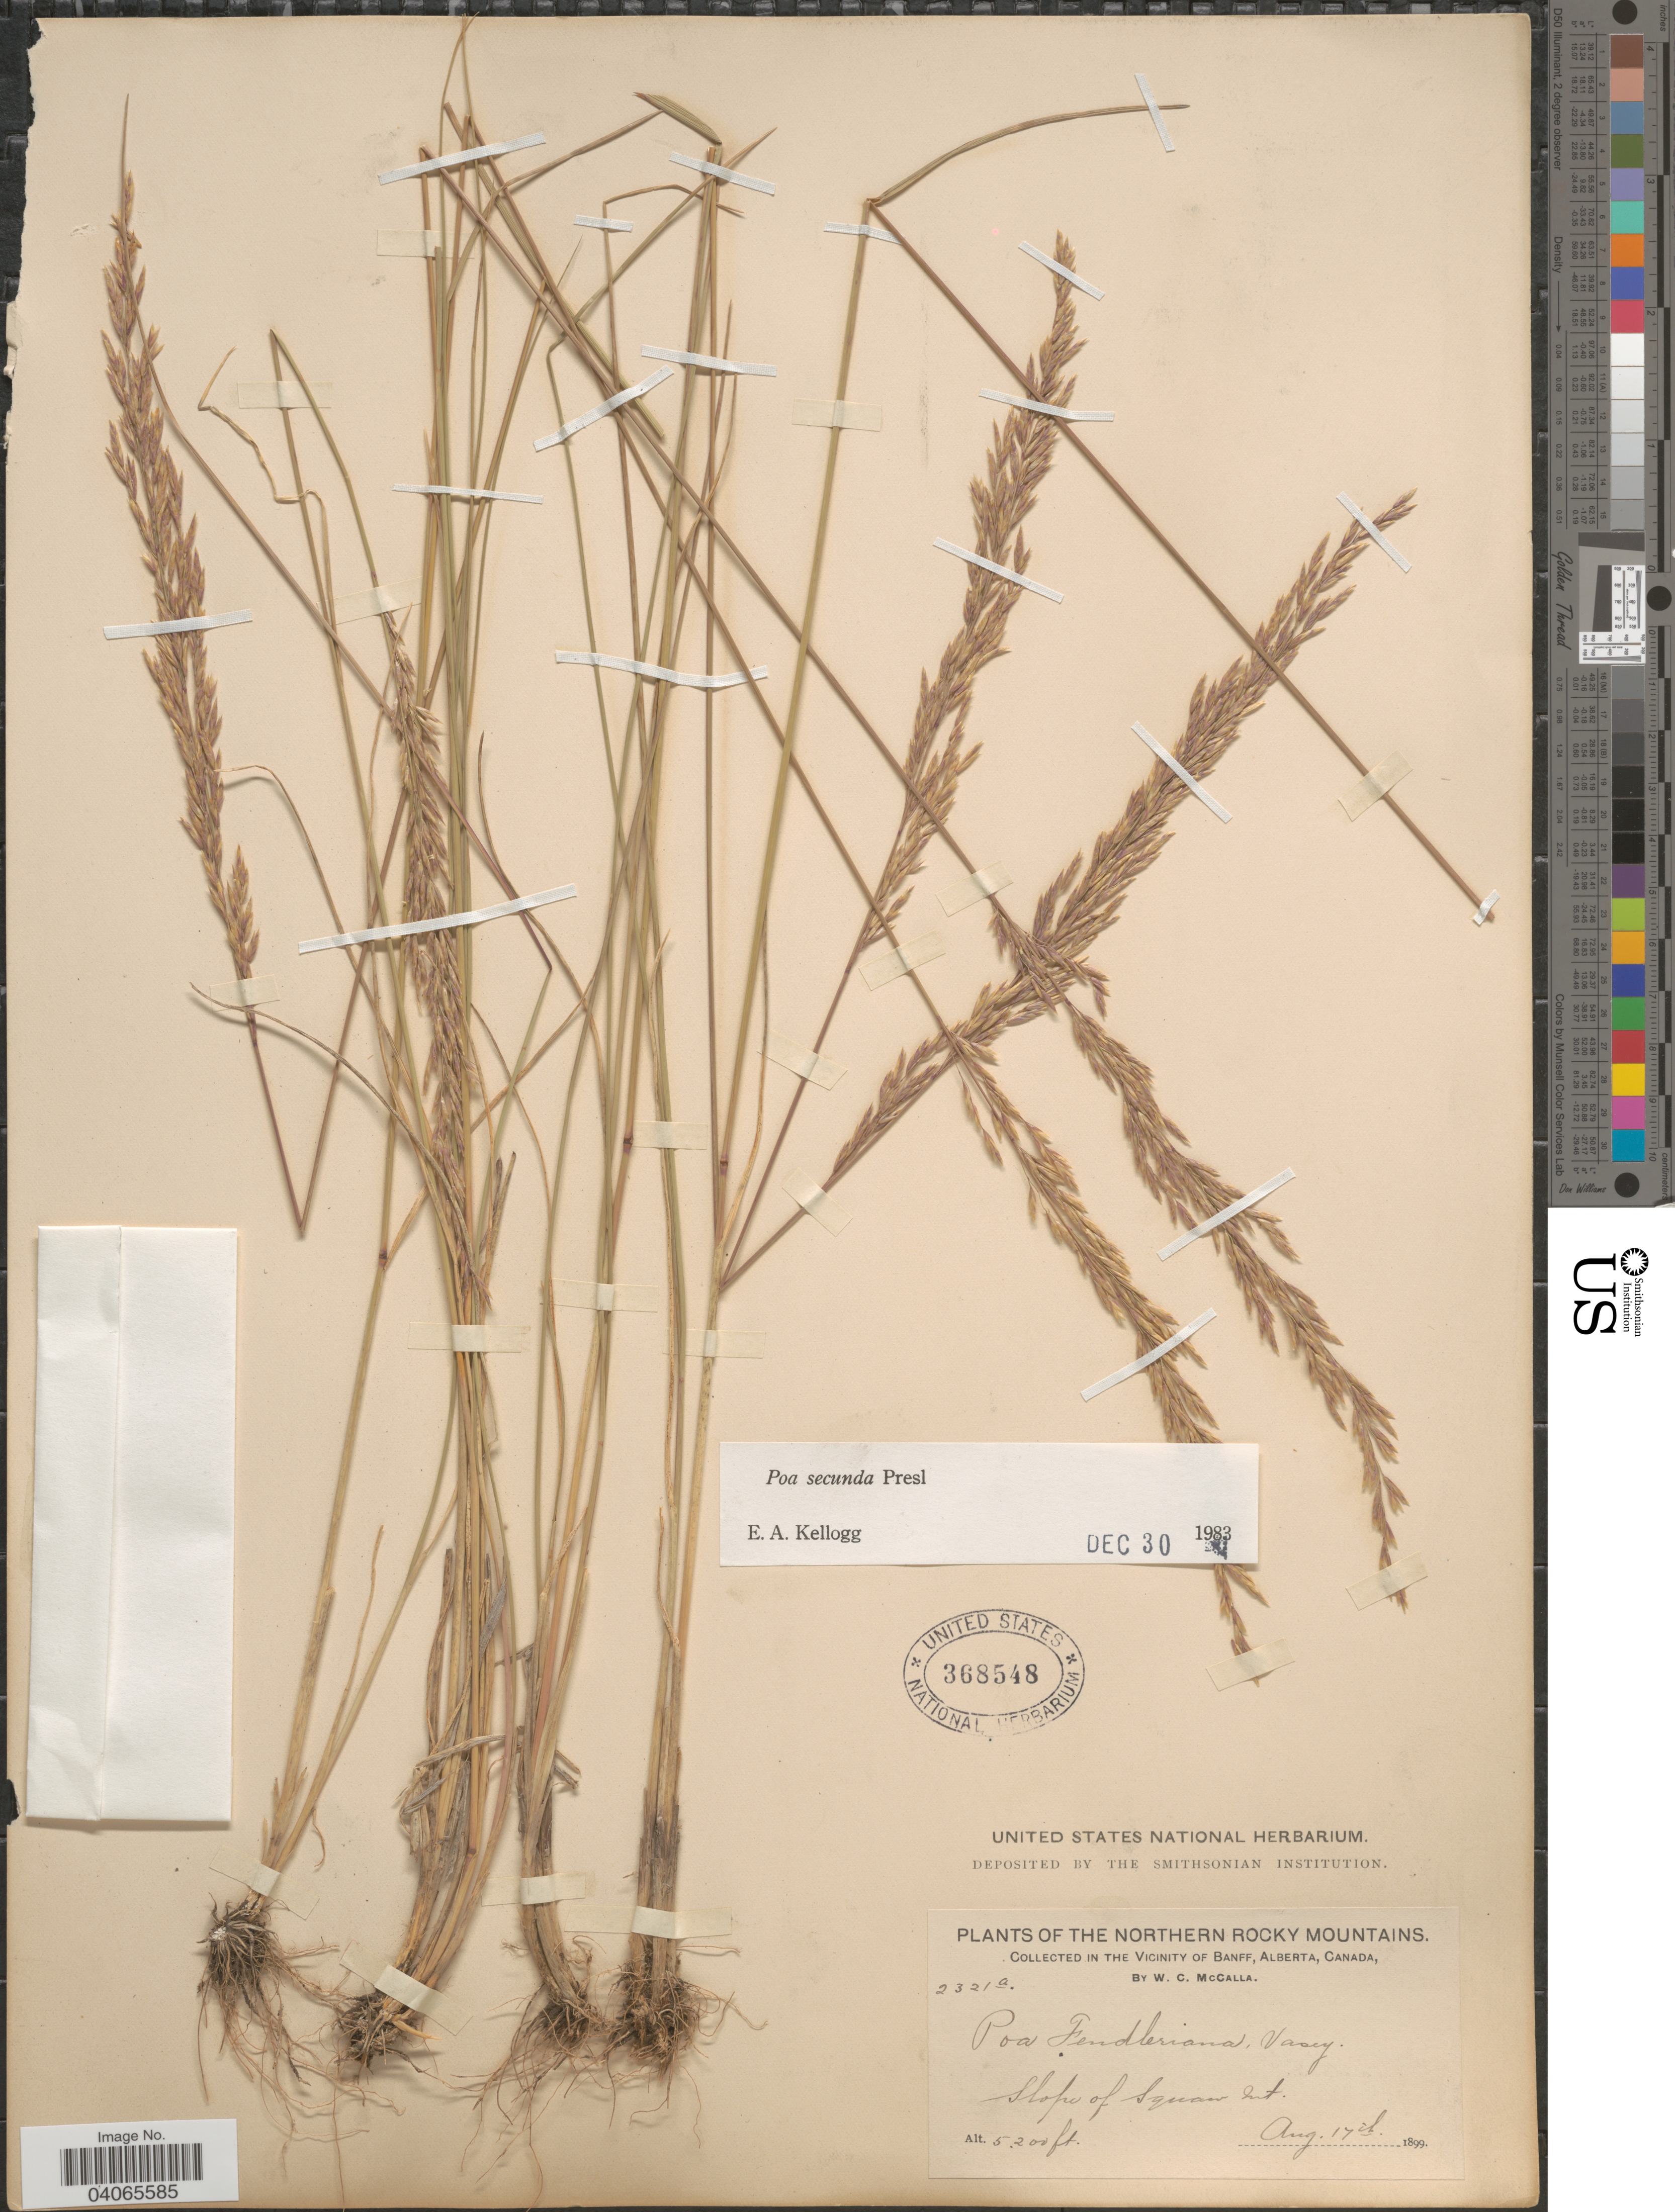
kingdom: Plantae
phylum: Tracheophyta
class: Liliopsida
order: Poales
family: Poaceae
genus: Poa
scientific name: Poa secunda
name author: J. Presl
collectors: W. McCalla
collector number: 2321a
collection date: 1899-08-17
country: Canada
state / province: Alberta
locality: The Northern Rocky Mountains. In the Vicinity of Banff. Slope of Squaw mt.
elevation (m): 1585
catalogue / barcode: US 368548